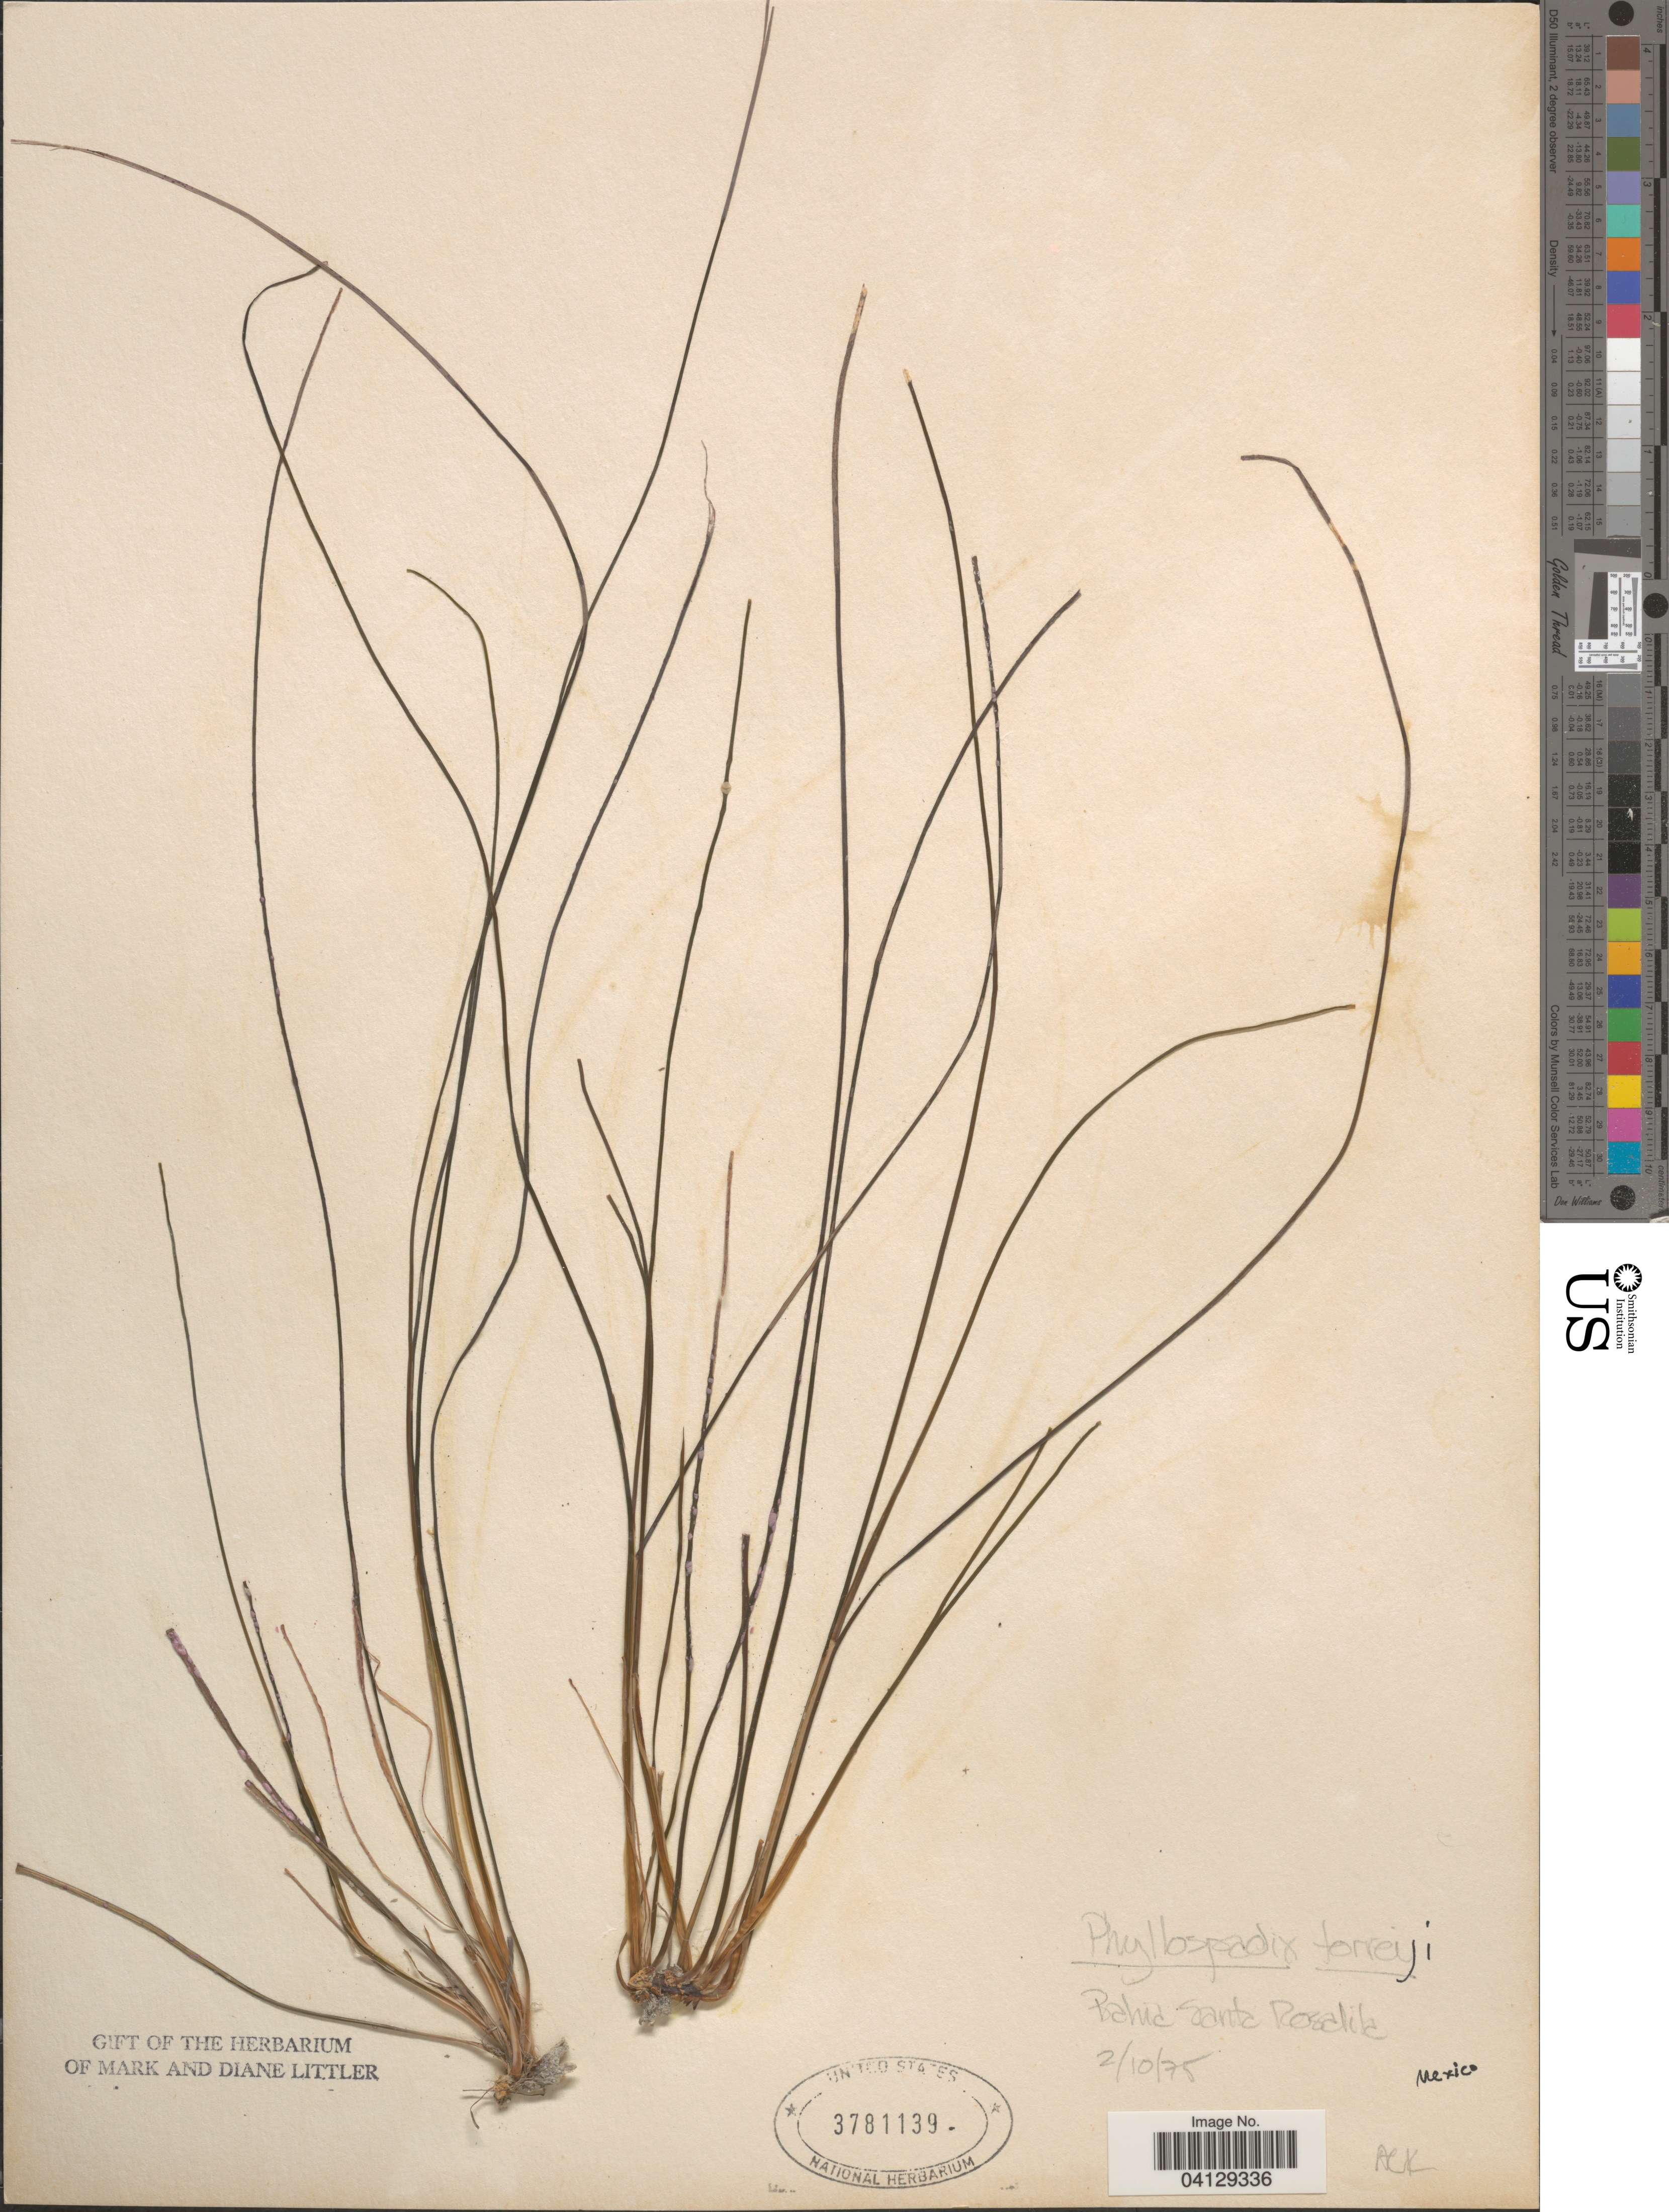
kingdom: Plantae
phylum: Tracheophyta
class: Liliopsida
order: Alismatales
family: Zosteraceae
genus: Phyllospadix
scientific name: Phyllospadix torreyi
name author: S. Watson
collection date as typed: Transcribed d/m/y: 2/10/75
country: Mexico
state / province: Baja California Sur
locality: Bahia Santa Rosalia.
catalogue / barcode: US 3781139